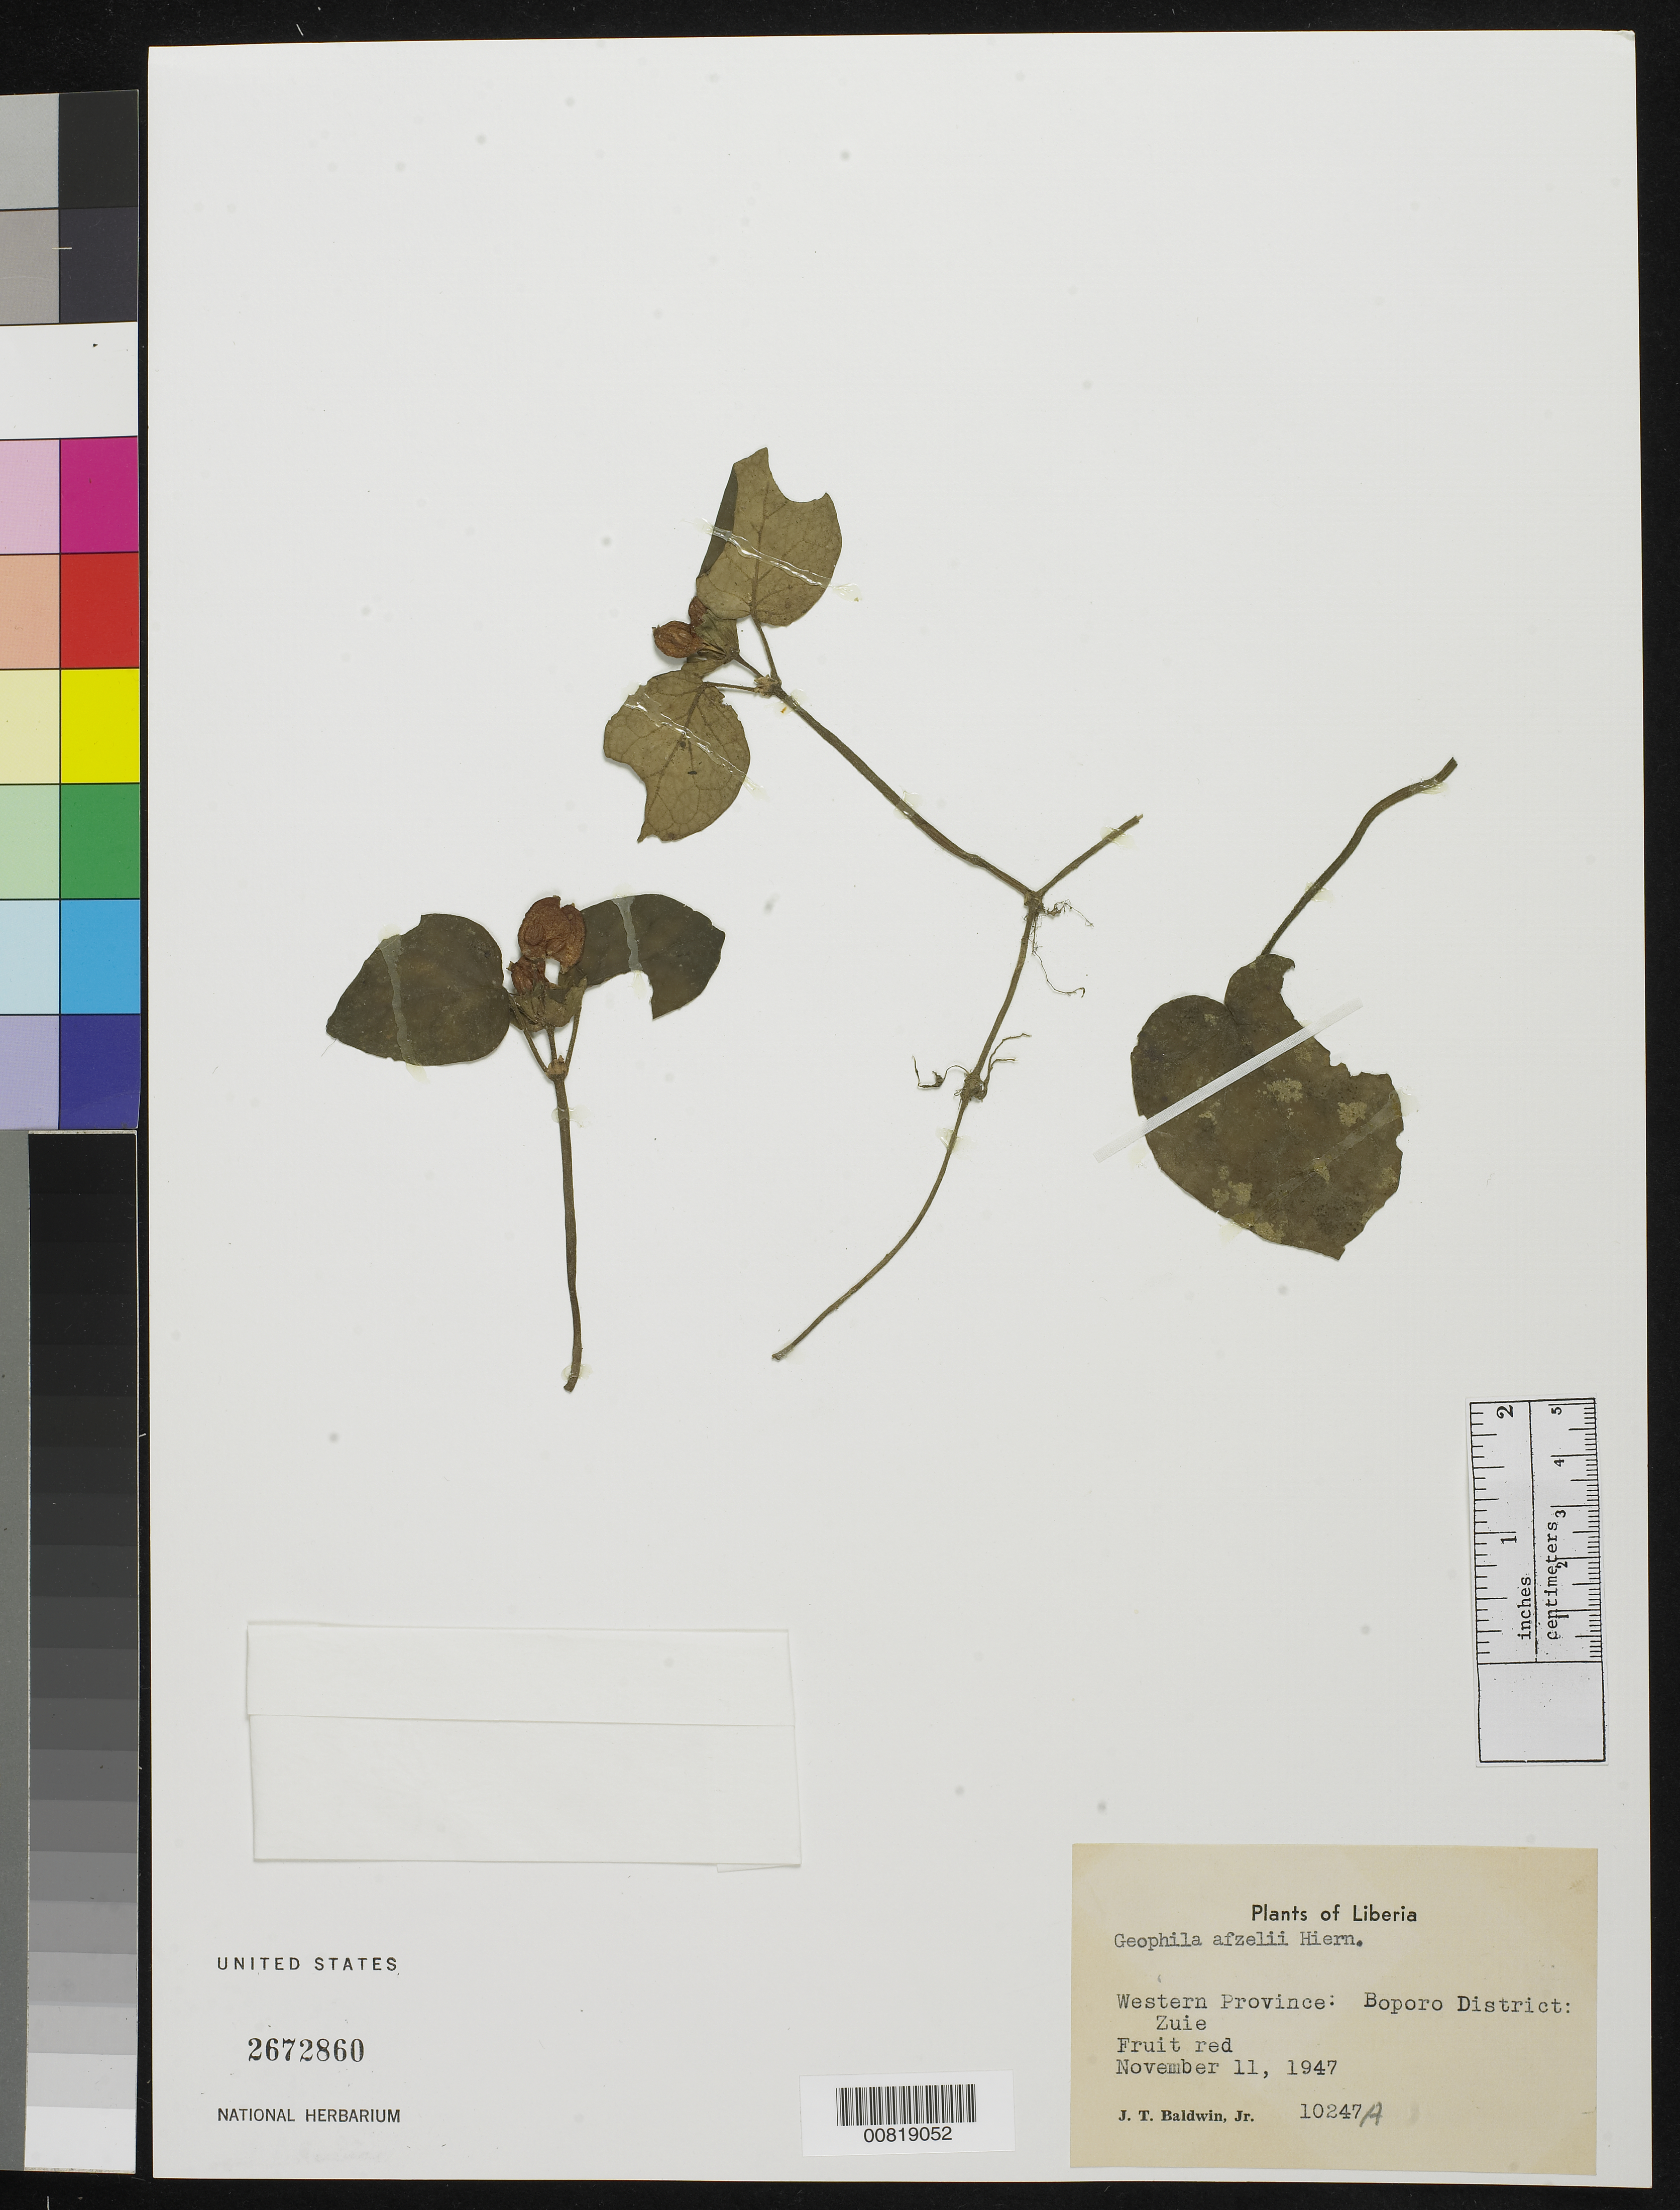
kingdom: Plantae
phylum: Tracheophyta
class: Magnoliopsida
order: Gentianales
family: Rubiaceae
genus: Geophila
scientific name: Geophila afzelii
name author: Hiern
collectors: J. T. Baldwin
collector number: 10247a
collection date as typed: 11 Nov 1947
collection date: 1947-11-11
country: Liberia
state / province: Gbarpolu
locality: Western Province: Boporo District, Zuie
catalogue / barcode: US 2672860